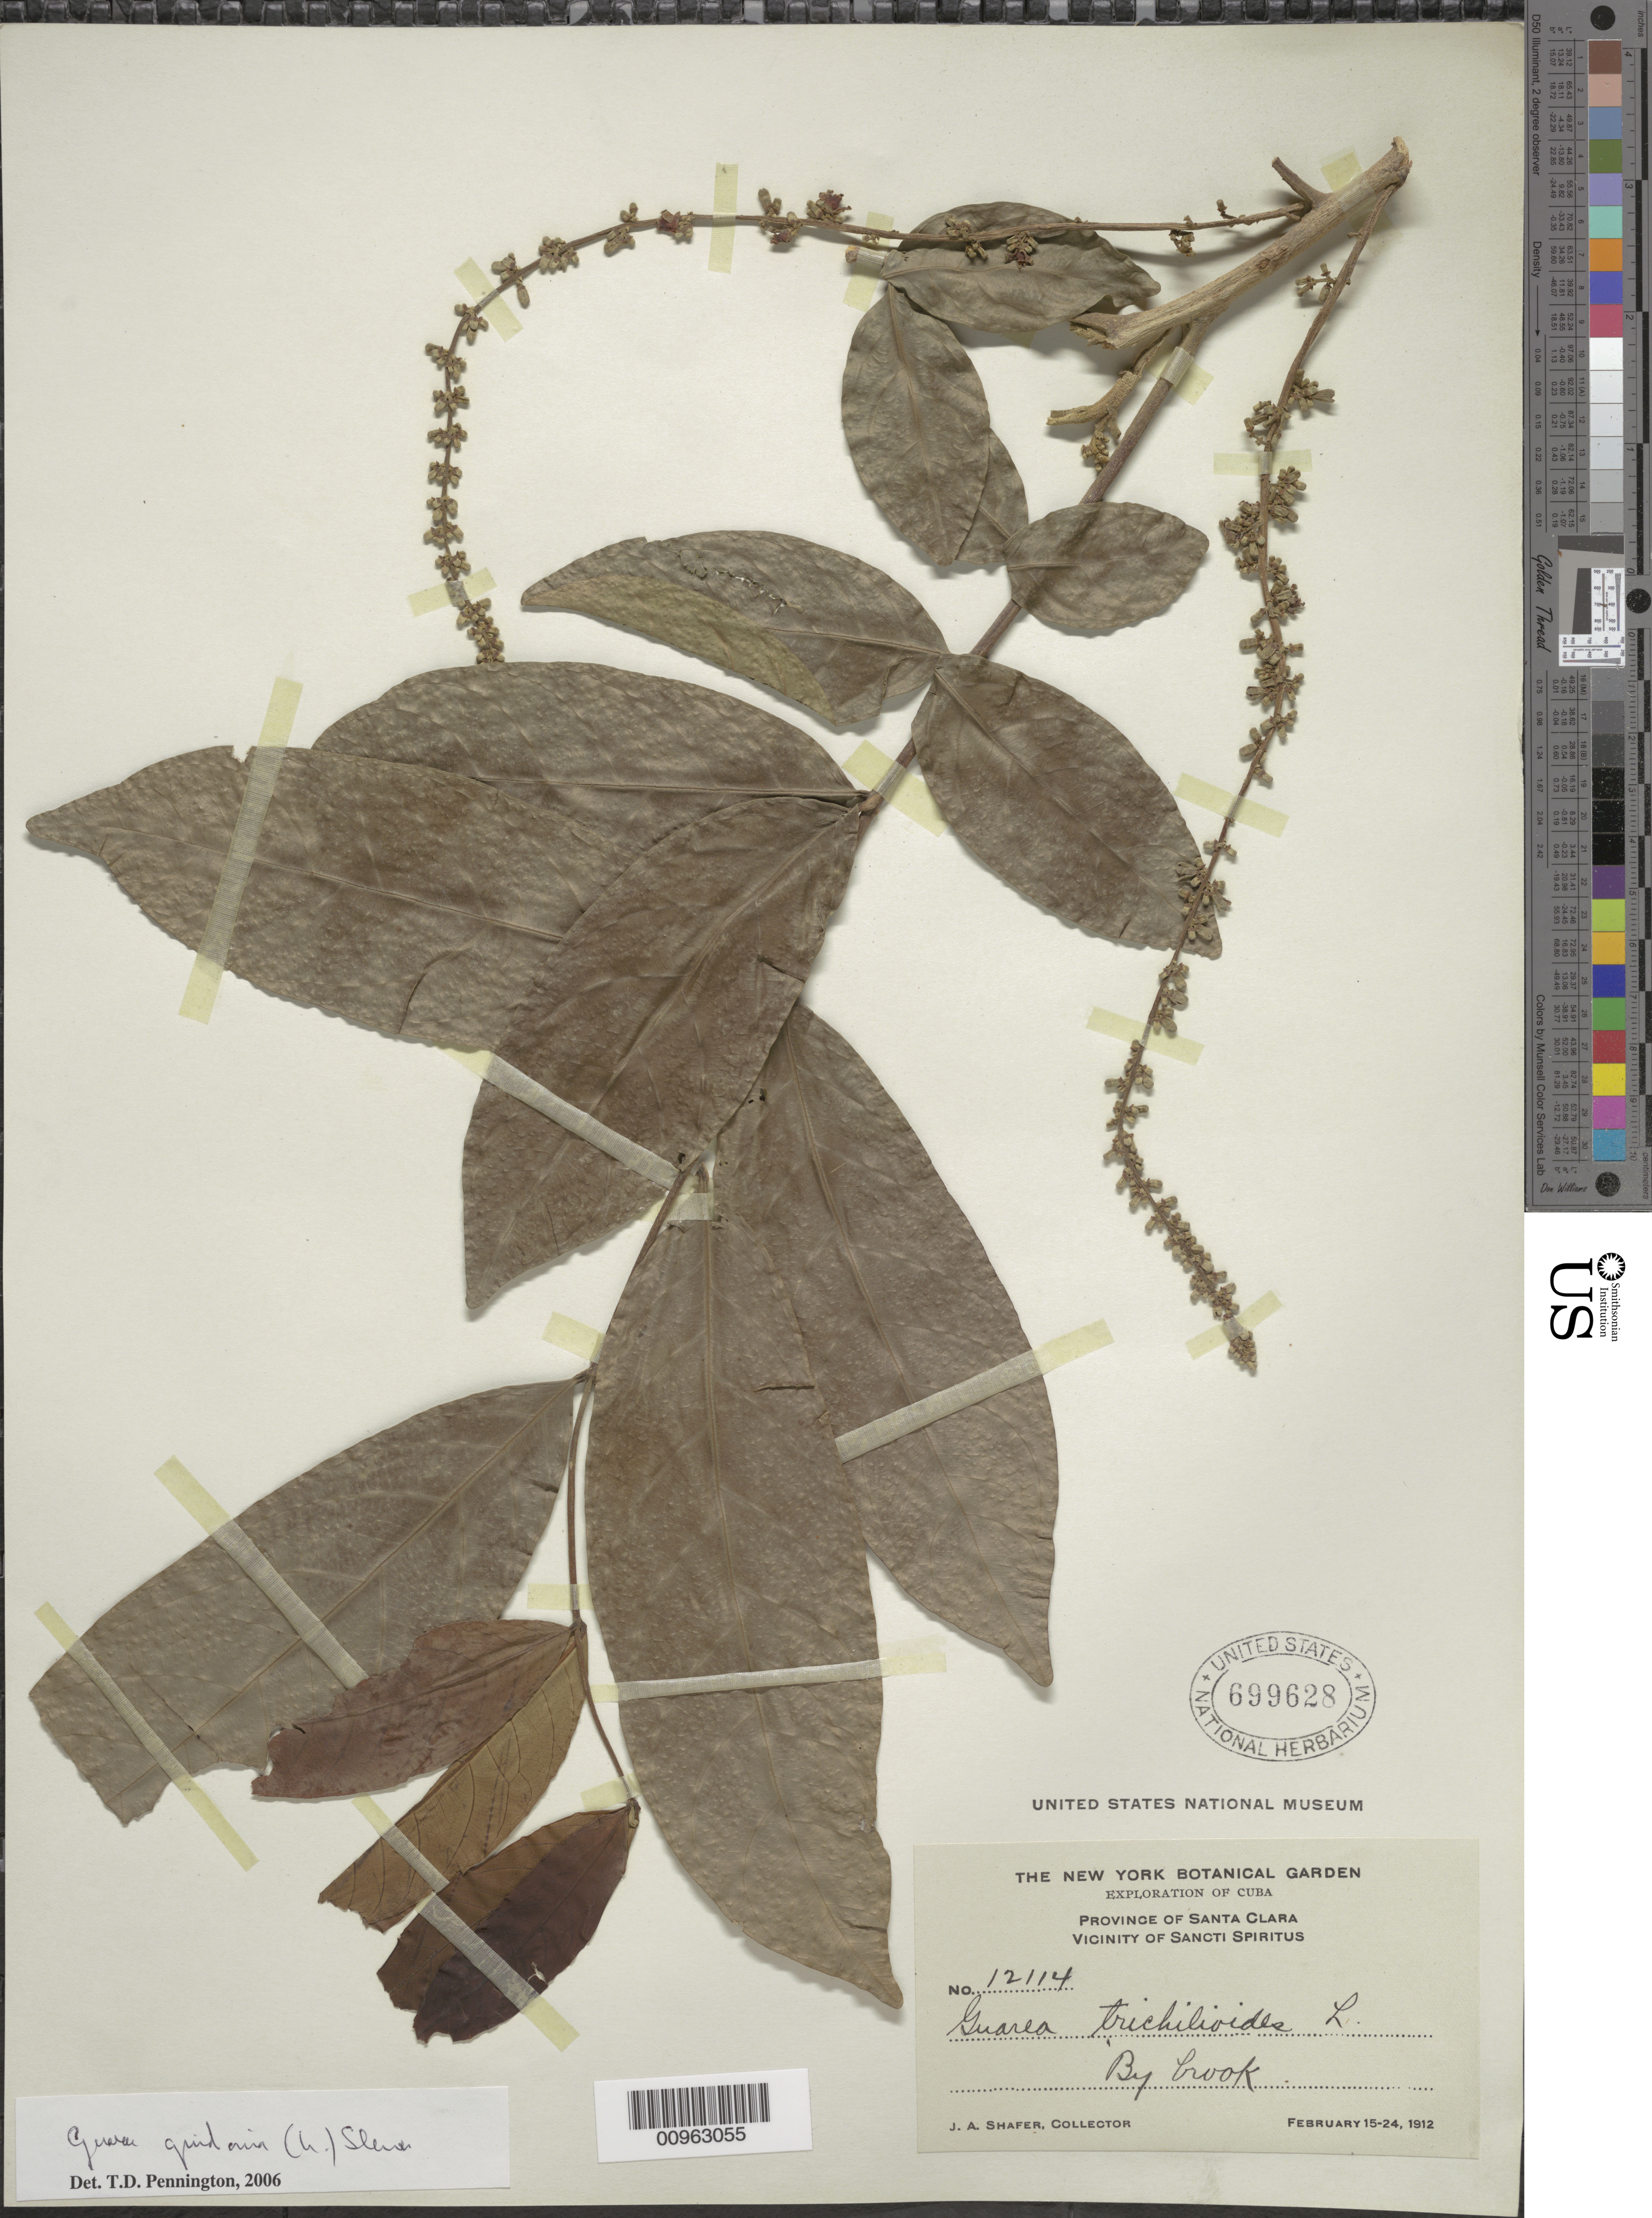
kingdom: Plantae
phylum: Tracheophyta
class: Magnoliopsida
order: Sapindales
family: Meliaceae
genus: Guarea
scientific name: Guarea guidonia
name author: (L.) Sleumer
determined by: Pennington, T. D., (K)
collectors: J. A. Shafer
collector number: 12114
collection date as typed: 11 Feb 1912 to 24 Feb 1912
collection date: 1912-02-11/1912-02-24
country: Cuba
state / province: Las Villas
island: Cuba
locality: Vicinity of Sancti Spiritus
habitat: By brook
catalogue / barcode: US 699628